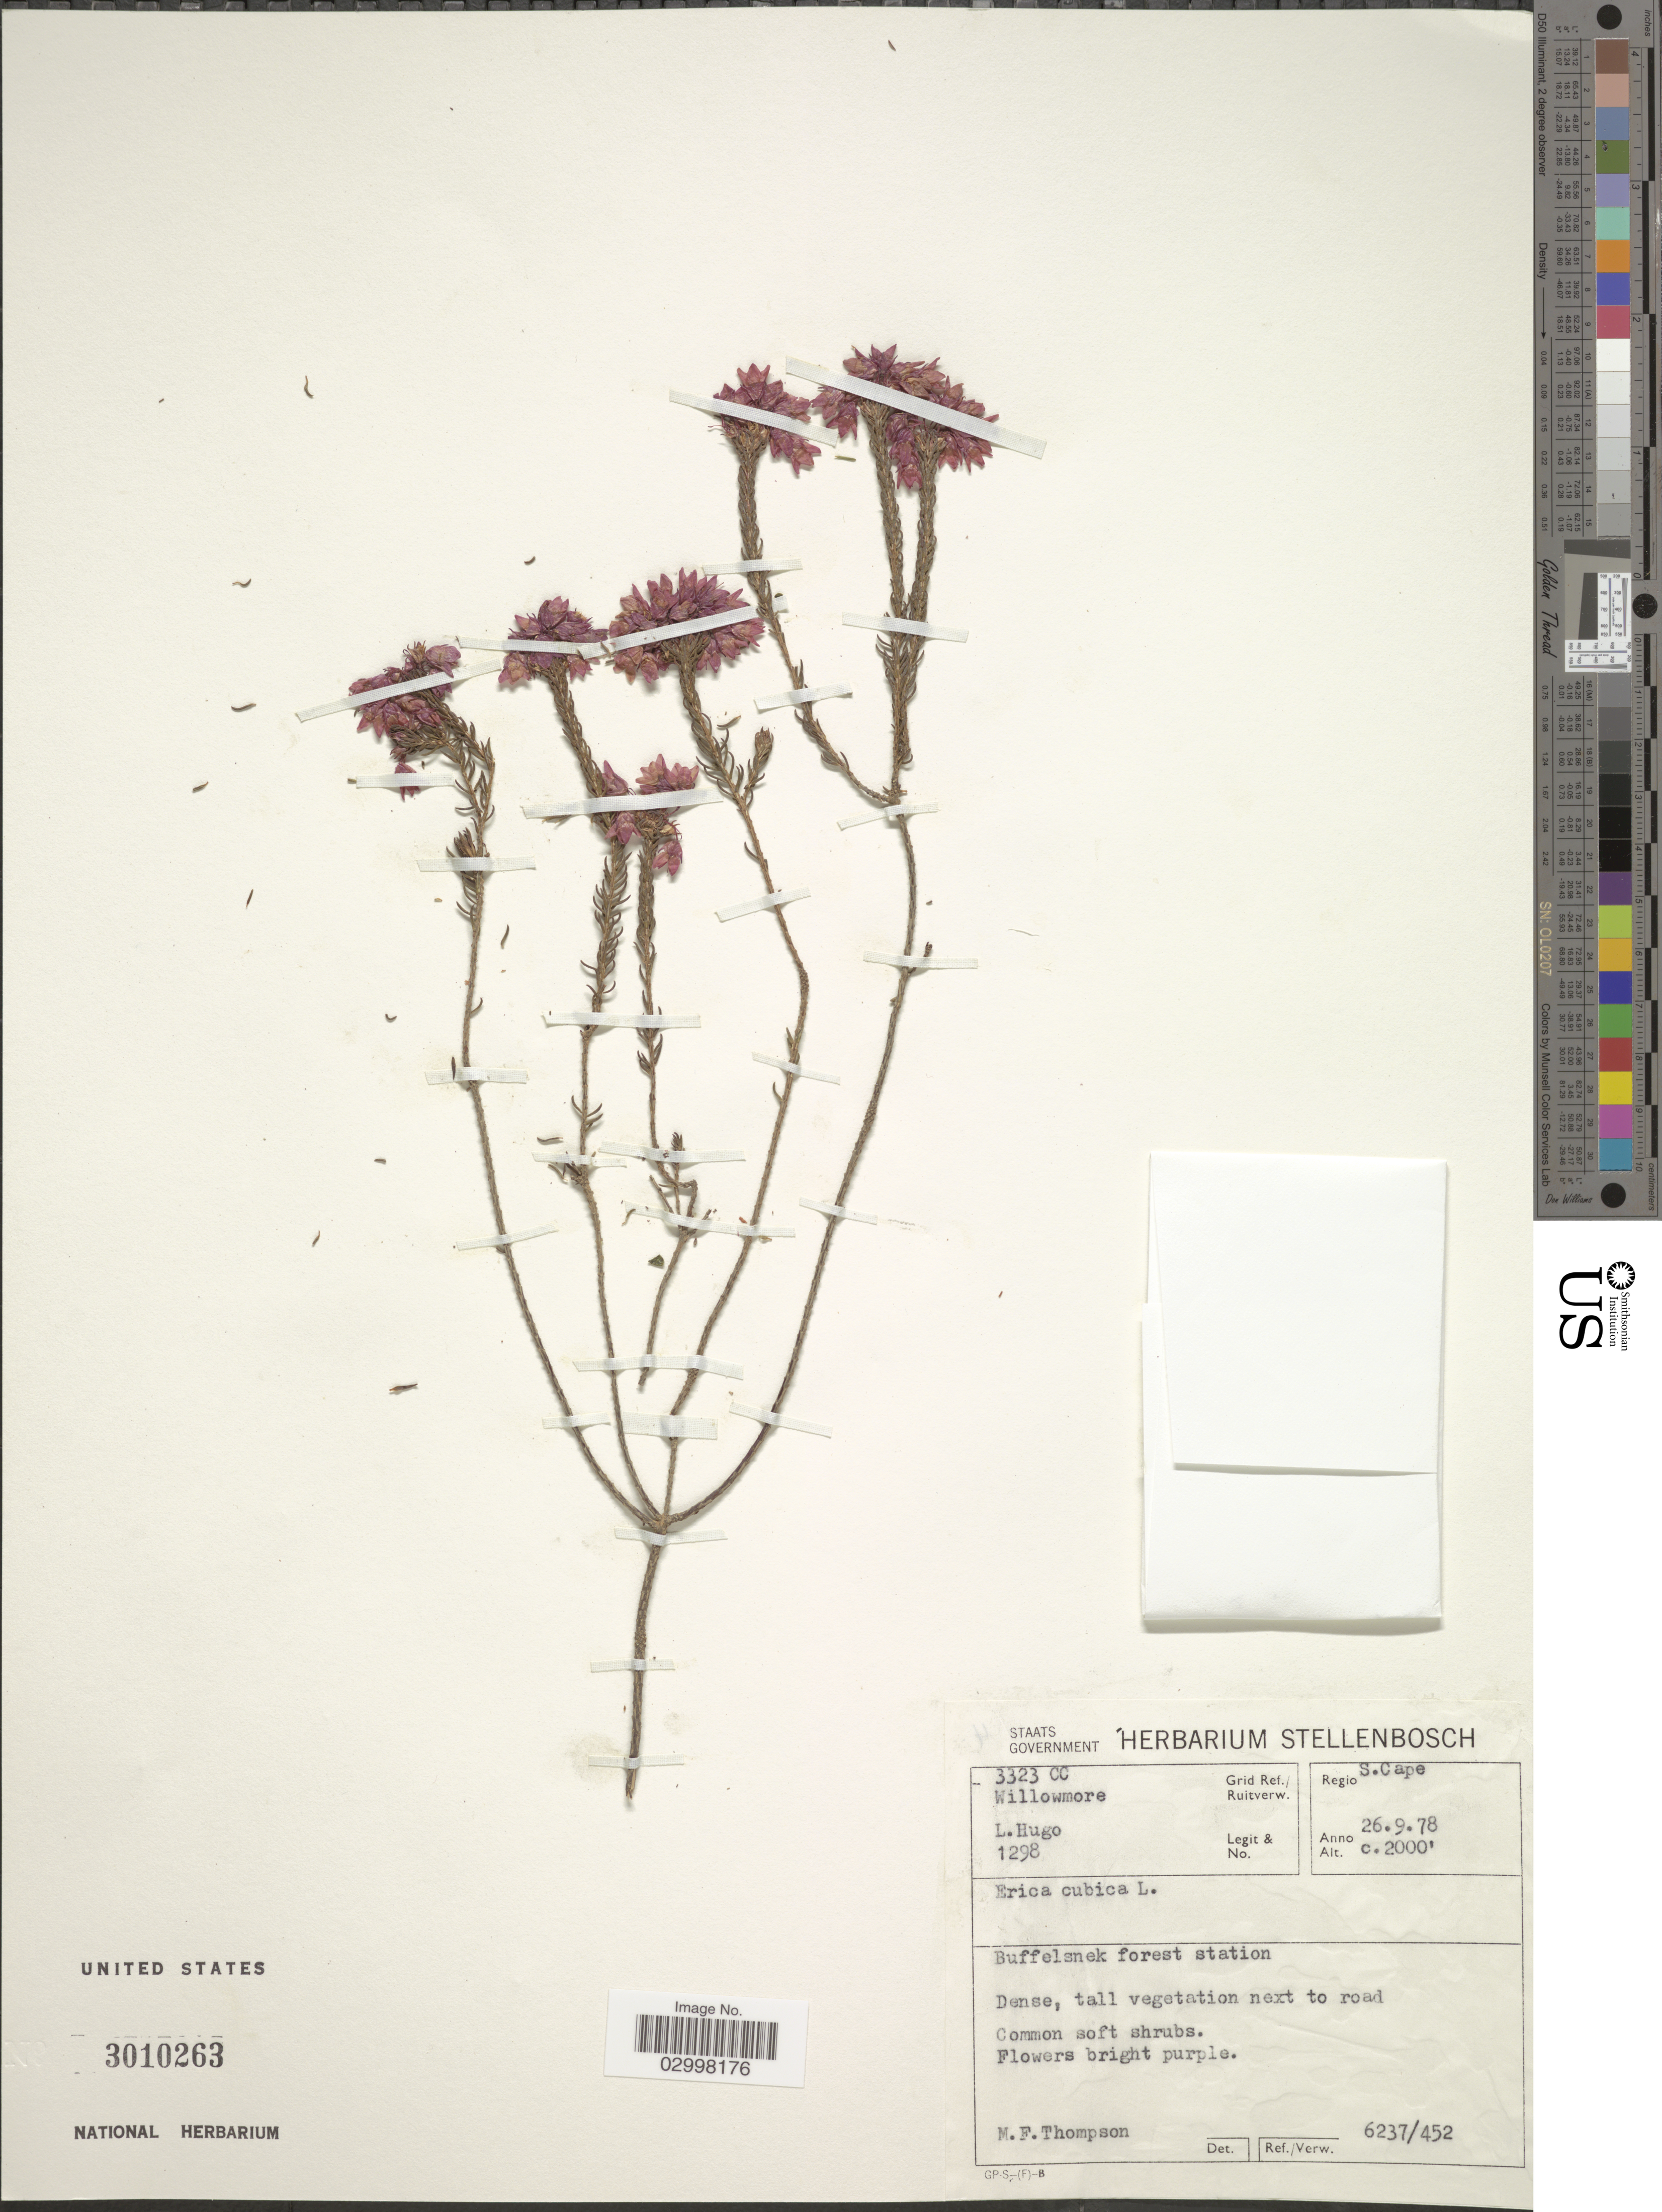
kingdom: Plantae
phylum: Tracheophyta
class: Magnoliopsida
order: Ericales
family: Ericaceae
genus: Erica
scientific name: Erica cubica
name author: L.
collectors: L. Hugo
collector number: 1298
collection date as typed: Transcribed d/m/y: 26/9/78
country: South Africa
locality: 3323 CC Willowmore Grid Ref./Ruitverw. Regio S. Cape. Buffelsnek forest station.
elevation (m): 610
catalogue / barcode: US 3010263